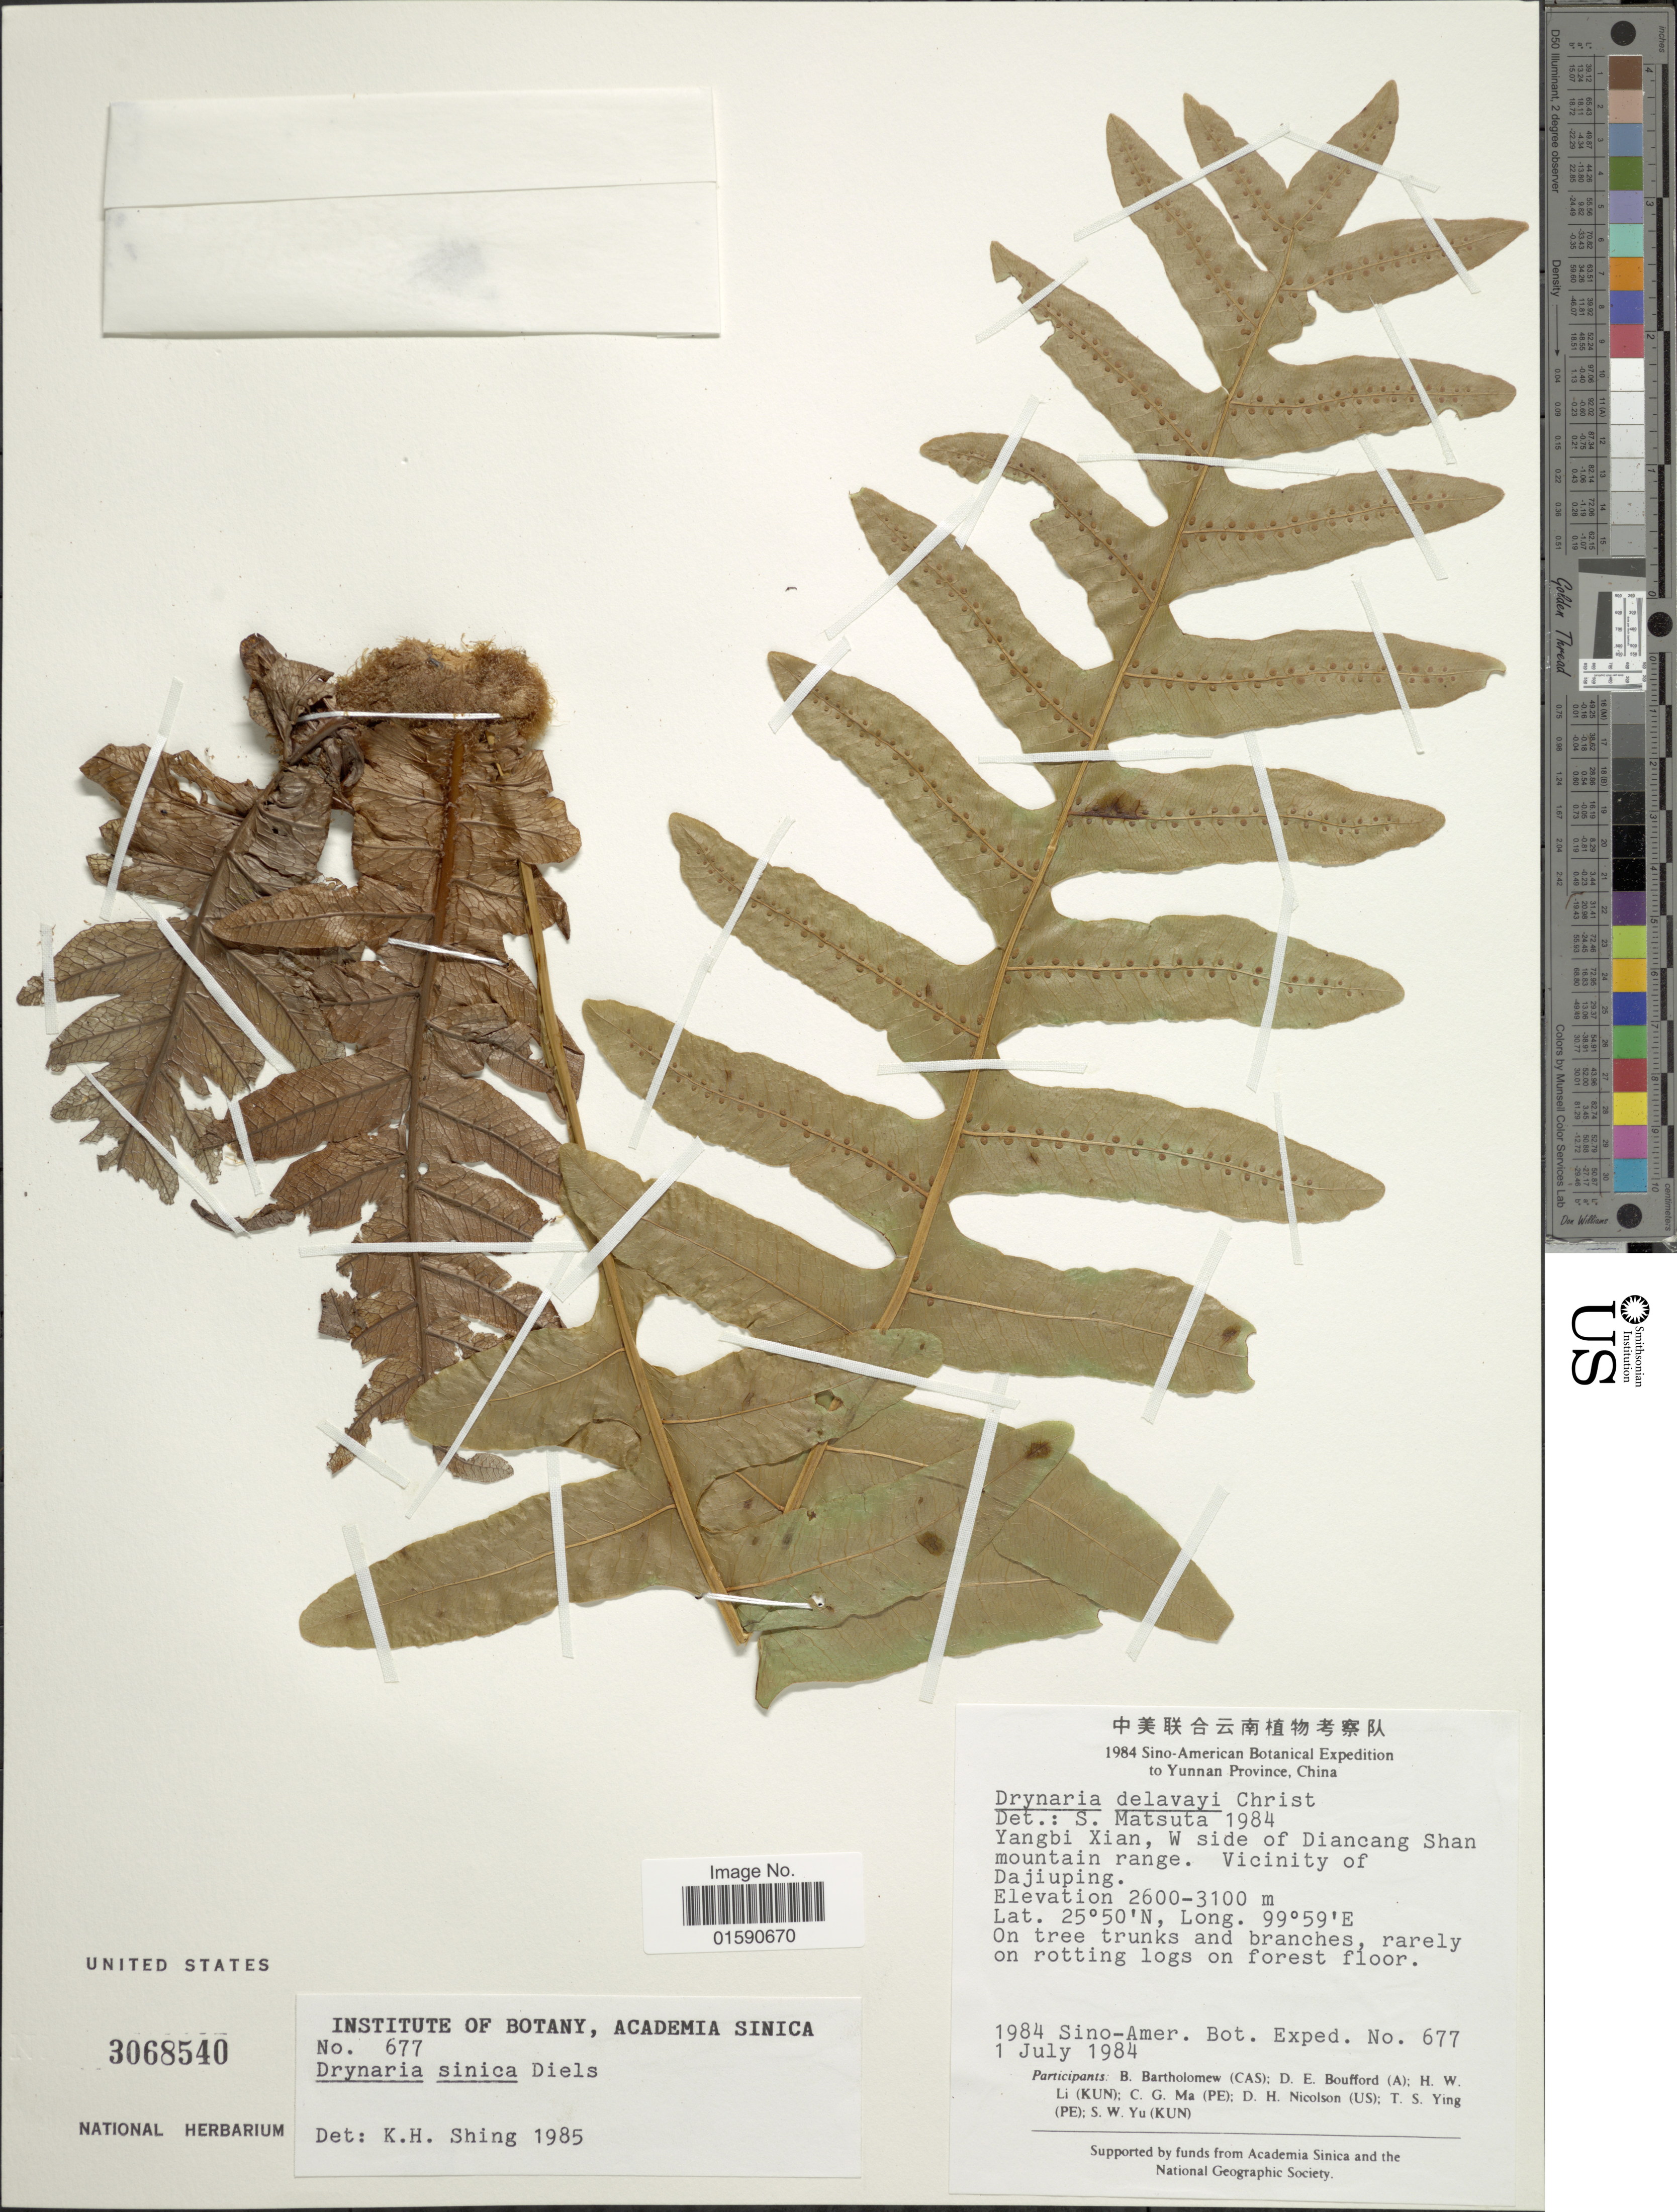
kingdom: Plantae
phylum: Tracheophyta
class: Polypodiopsida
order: Polypodiales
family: Polypodiaceae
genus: Drynaria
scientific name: Drynaria sinica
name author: Diels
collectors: Sino-Amer. Bot. Exped. 1984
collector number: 677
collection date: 1984-07-01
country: China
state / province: Yunnan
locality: Yangbi Xian, W side of Diancang Shan mountain range. Vicinity of Dajiuping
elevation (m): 2600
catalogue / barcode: US 3068540